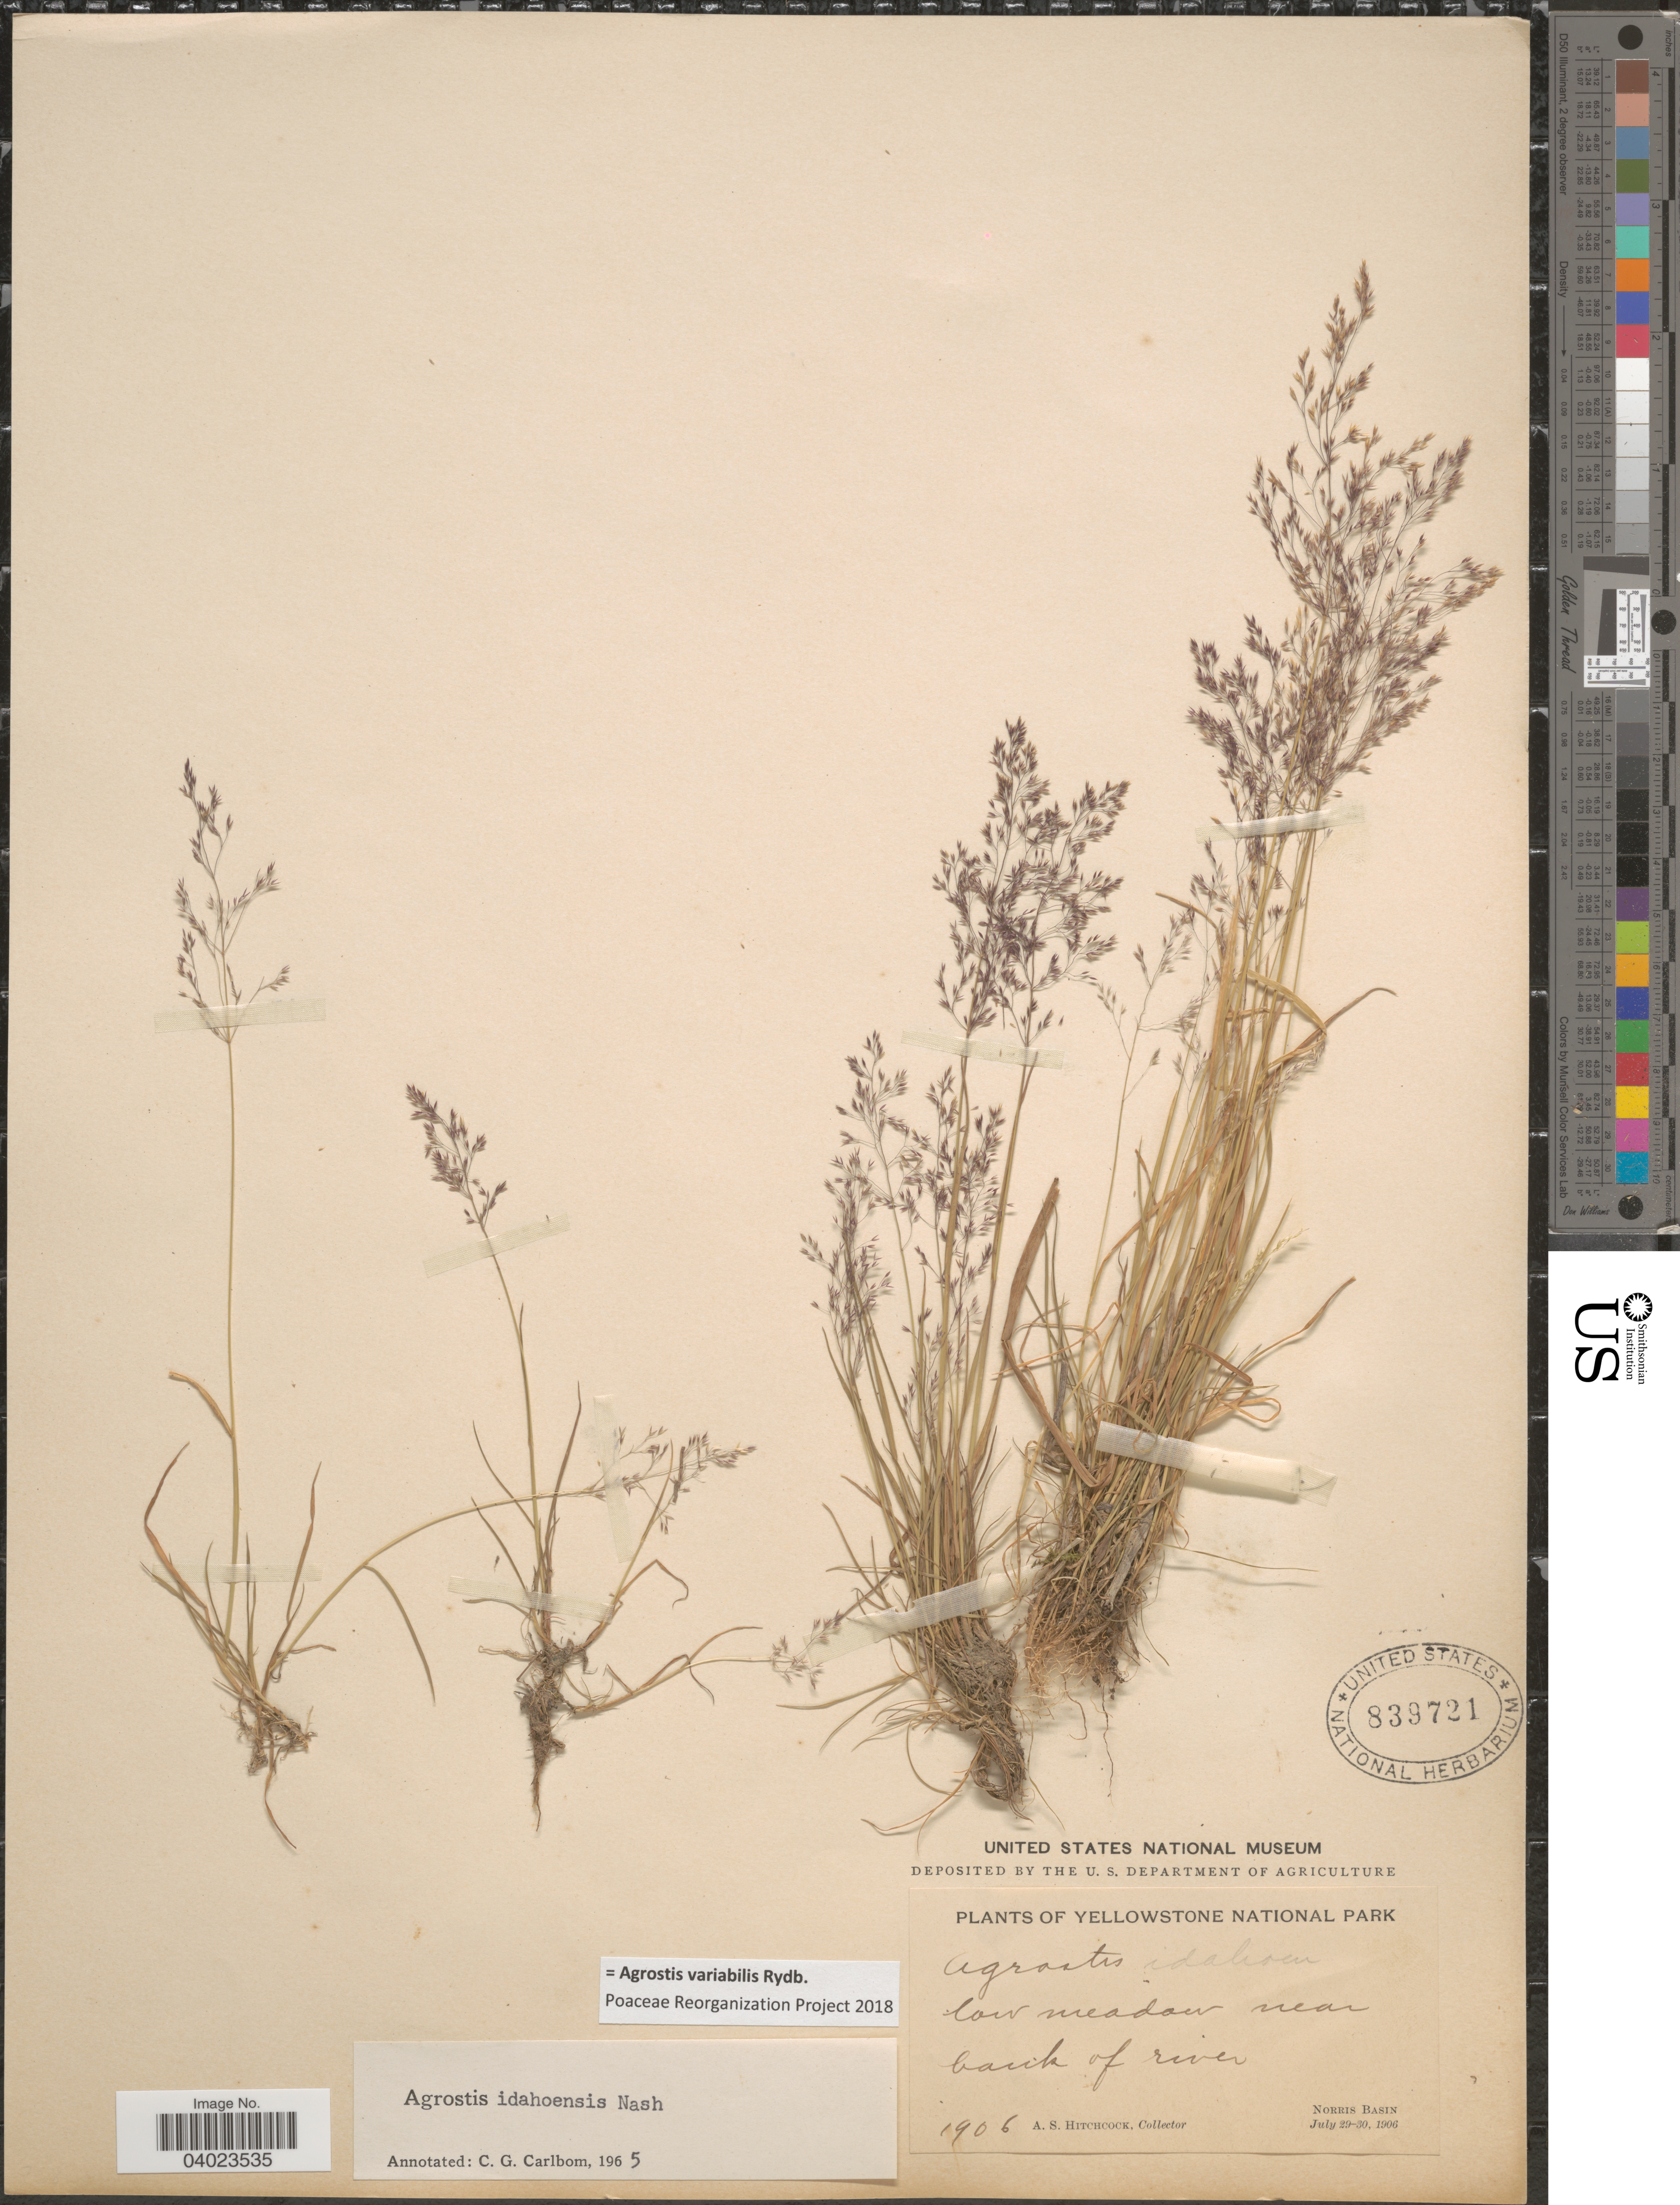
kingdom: Plantae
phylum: Tracheophyta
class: Liliopsida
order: Poales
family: Poaceae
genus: Agrostis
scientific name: Agrostis variabilis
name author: Rydb.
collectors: A. S. Hitchcock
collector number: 1906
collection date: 1906-07-29/1906-07-30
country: United States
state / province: Wyoming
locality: Yellowstone National Park. Near bank of river. Norris Basin.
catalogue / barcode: US 839721